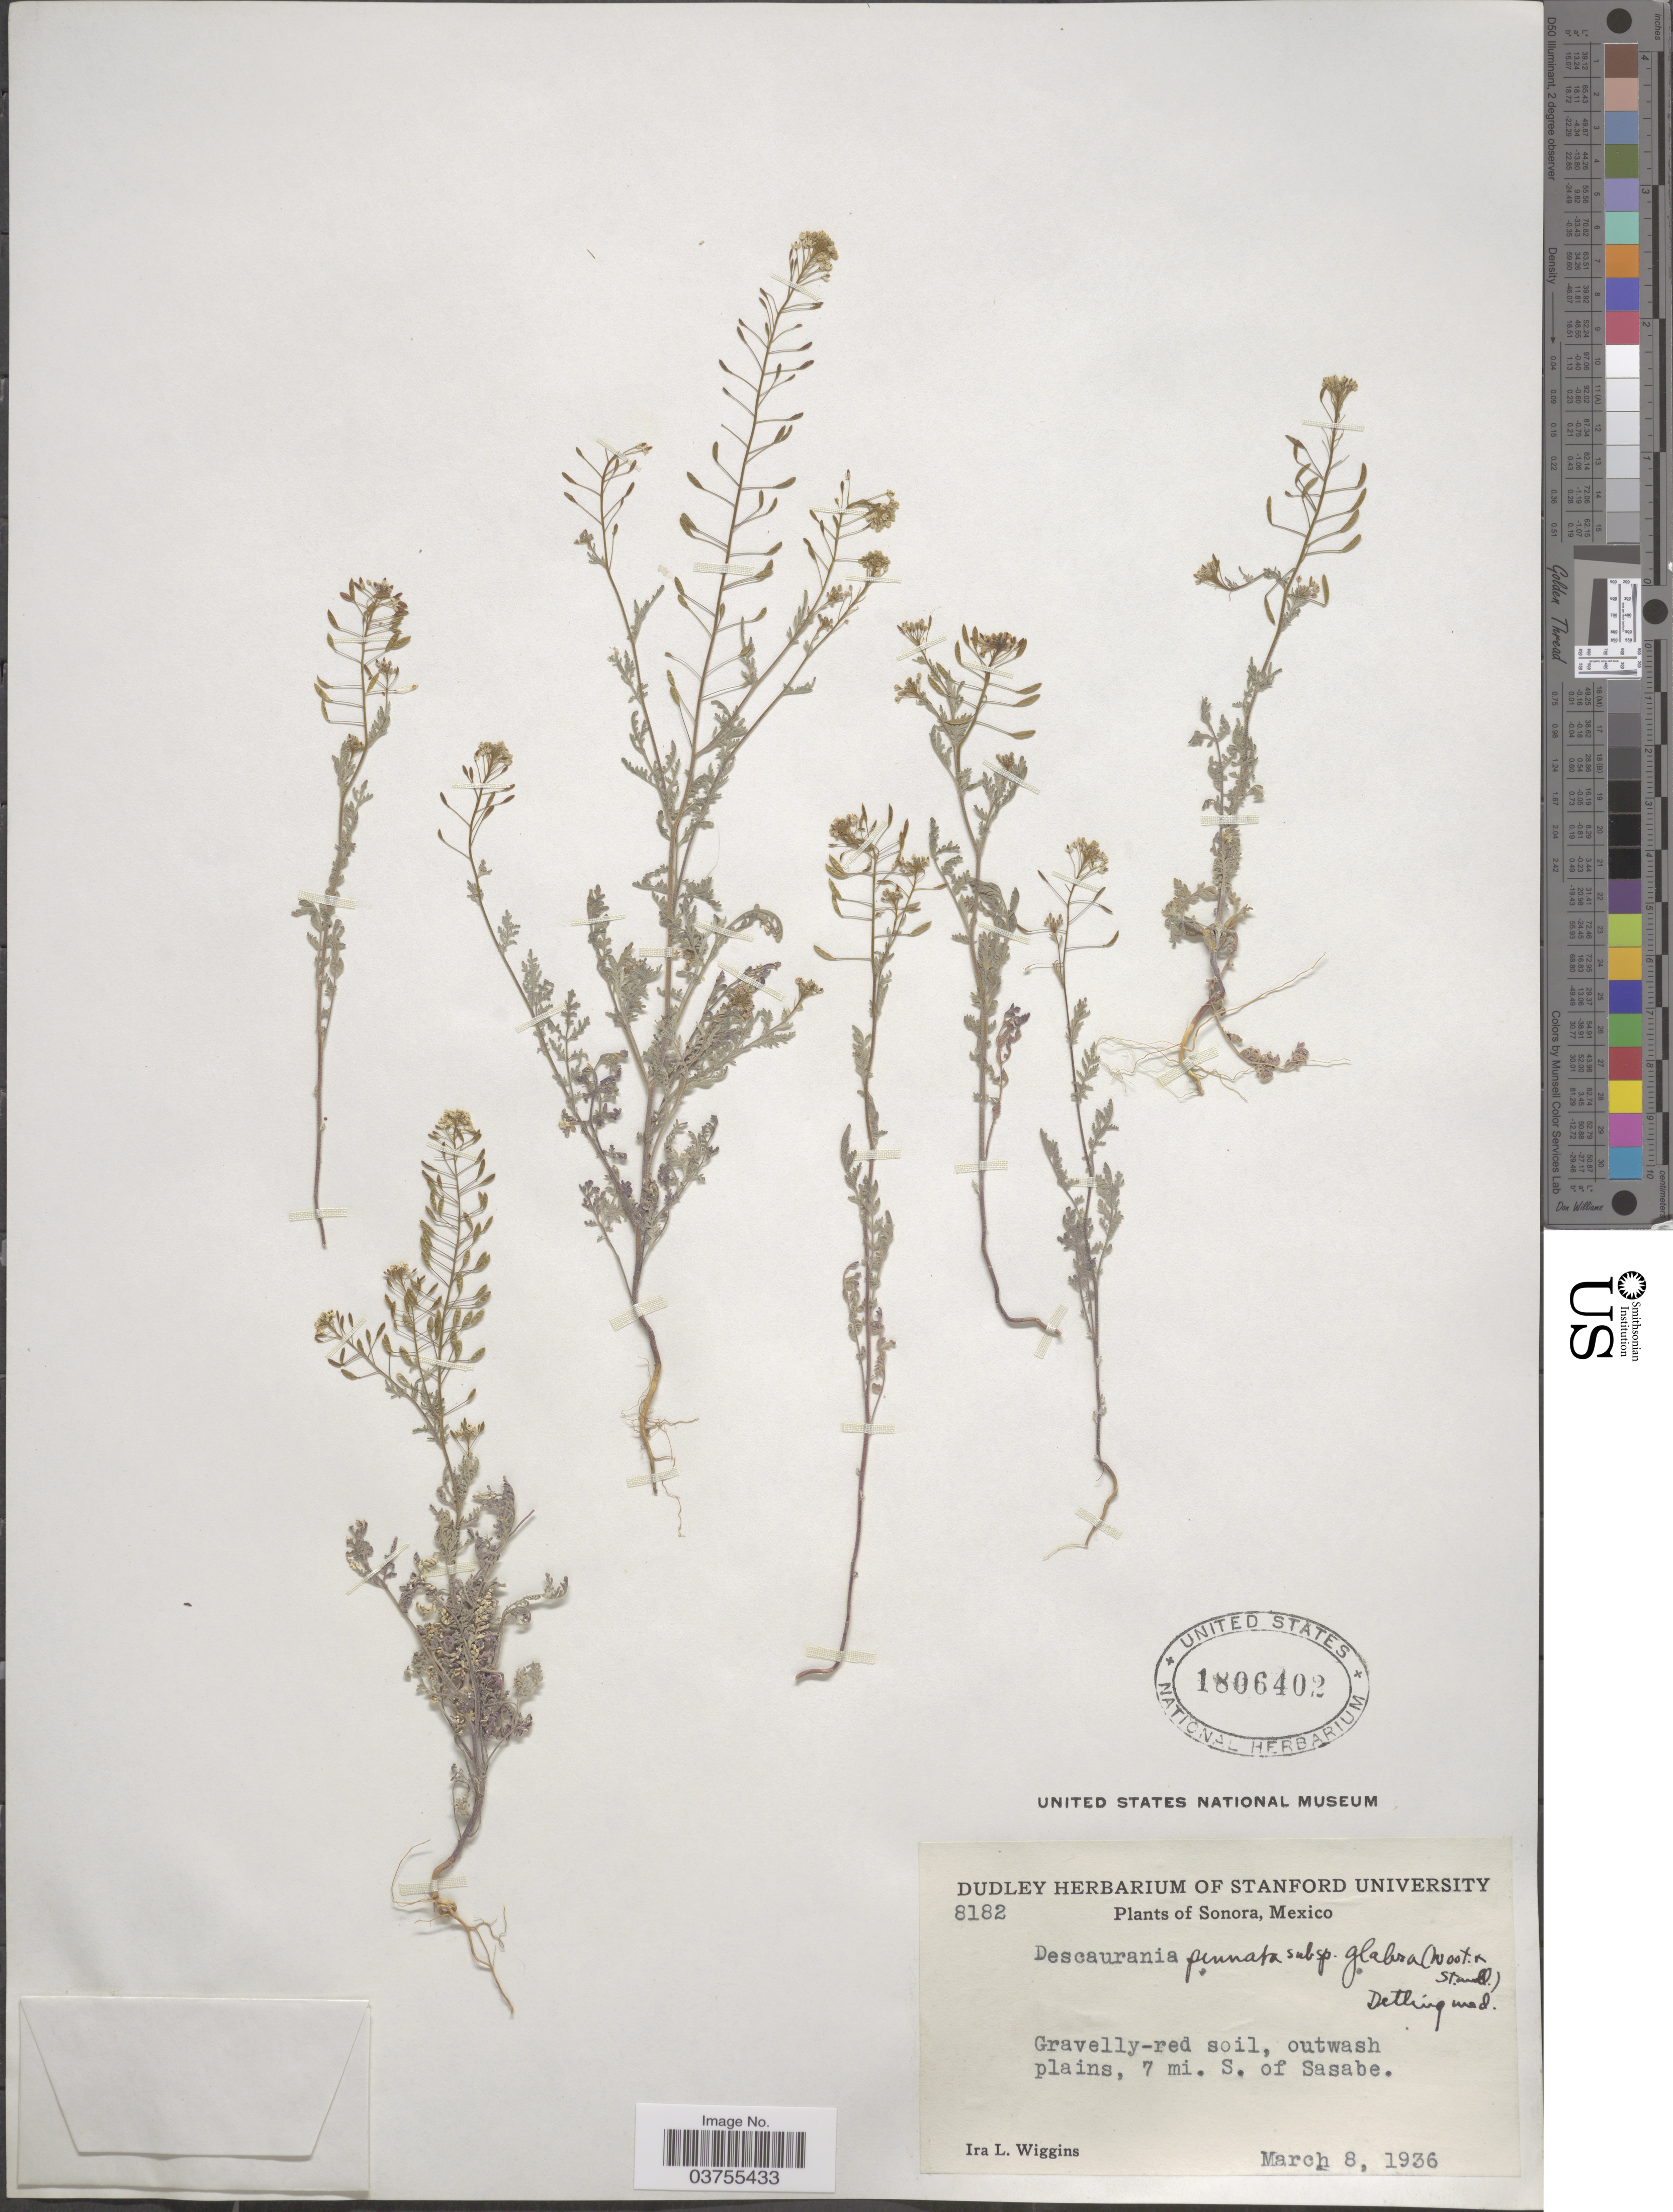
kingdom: Plantae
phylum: Tracheophyta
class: Magnoliopsida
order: Brassicales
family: Brassicaceae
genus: Descurainia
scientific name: Descurainia pinnata subsp. glabra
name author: (Wooton & Standl.) Detling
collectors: I. L. Wiggins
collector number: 8182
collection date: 1936-03-08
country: Mexico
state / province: Sonora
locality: Gravelly-red soil, outwash plains, 7 mi. S. of Sasabe.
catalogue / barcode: US 1806402